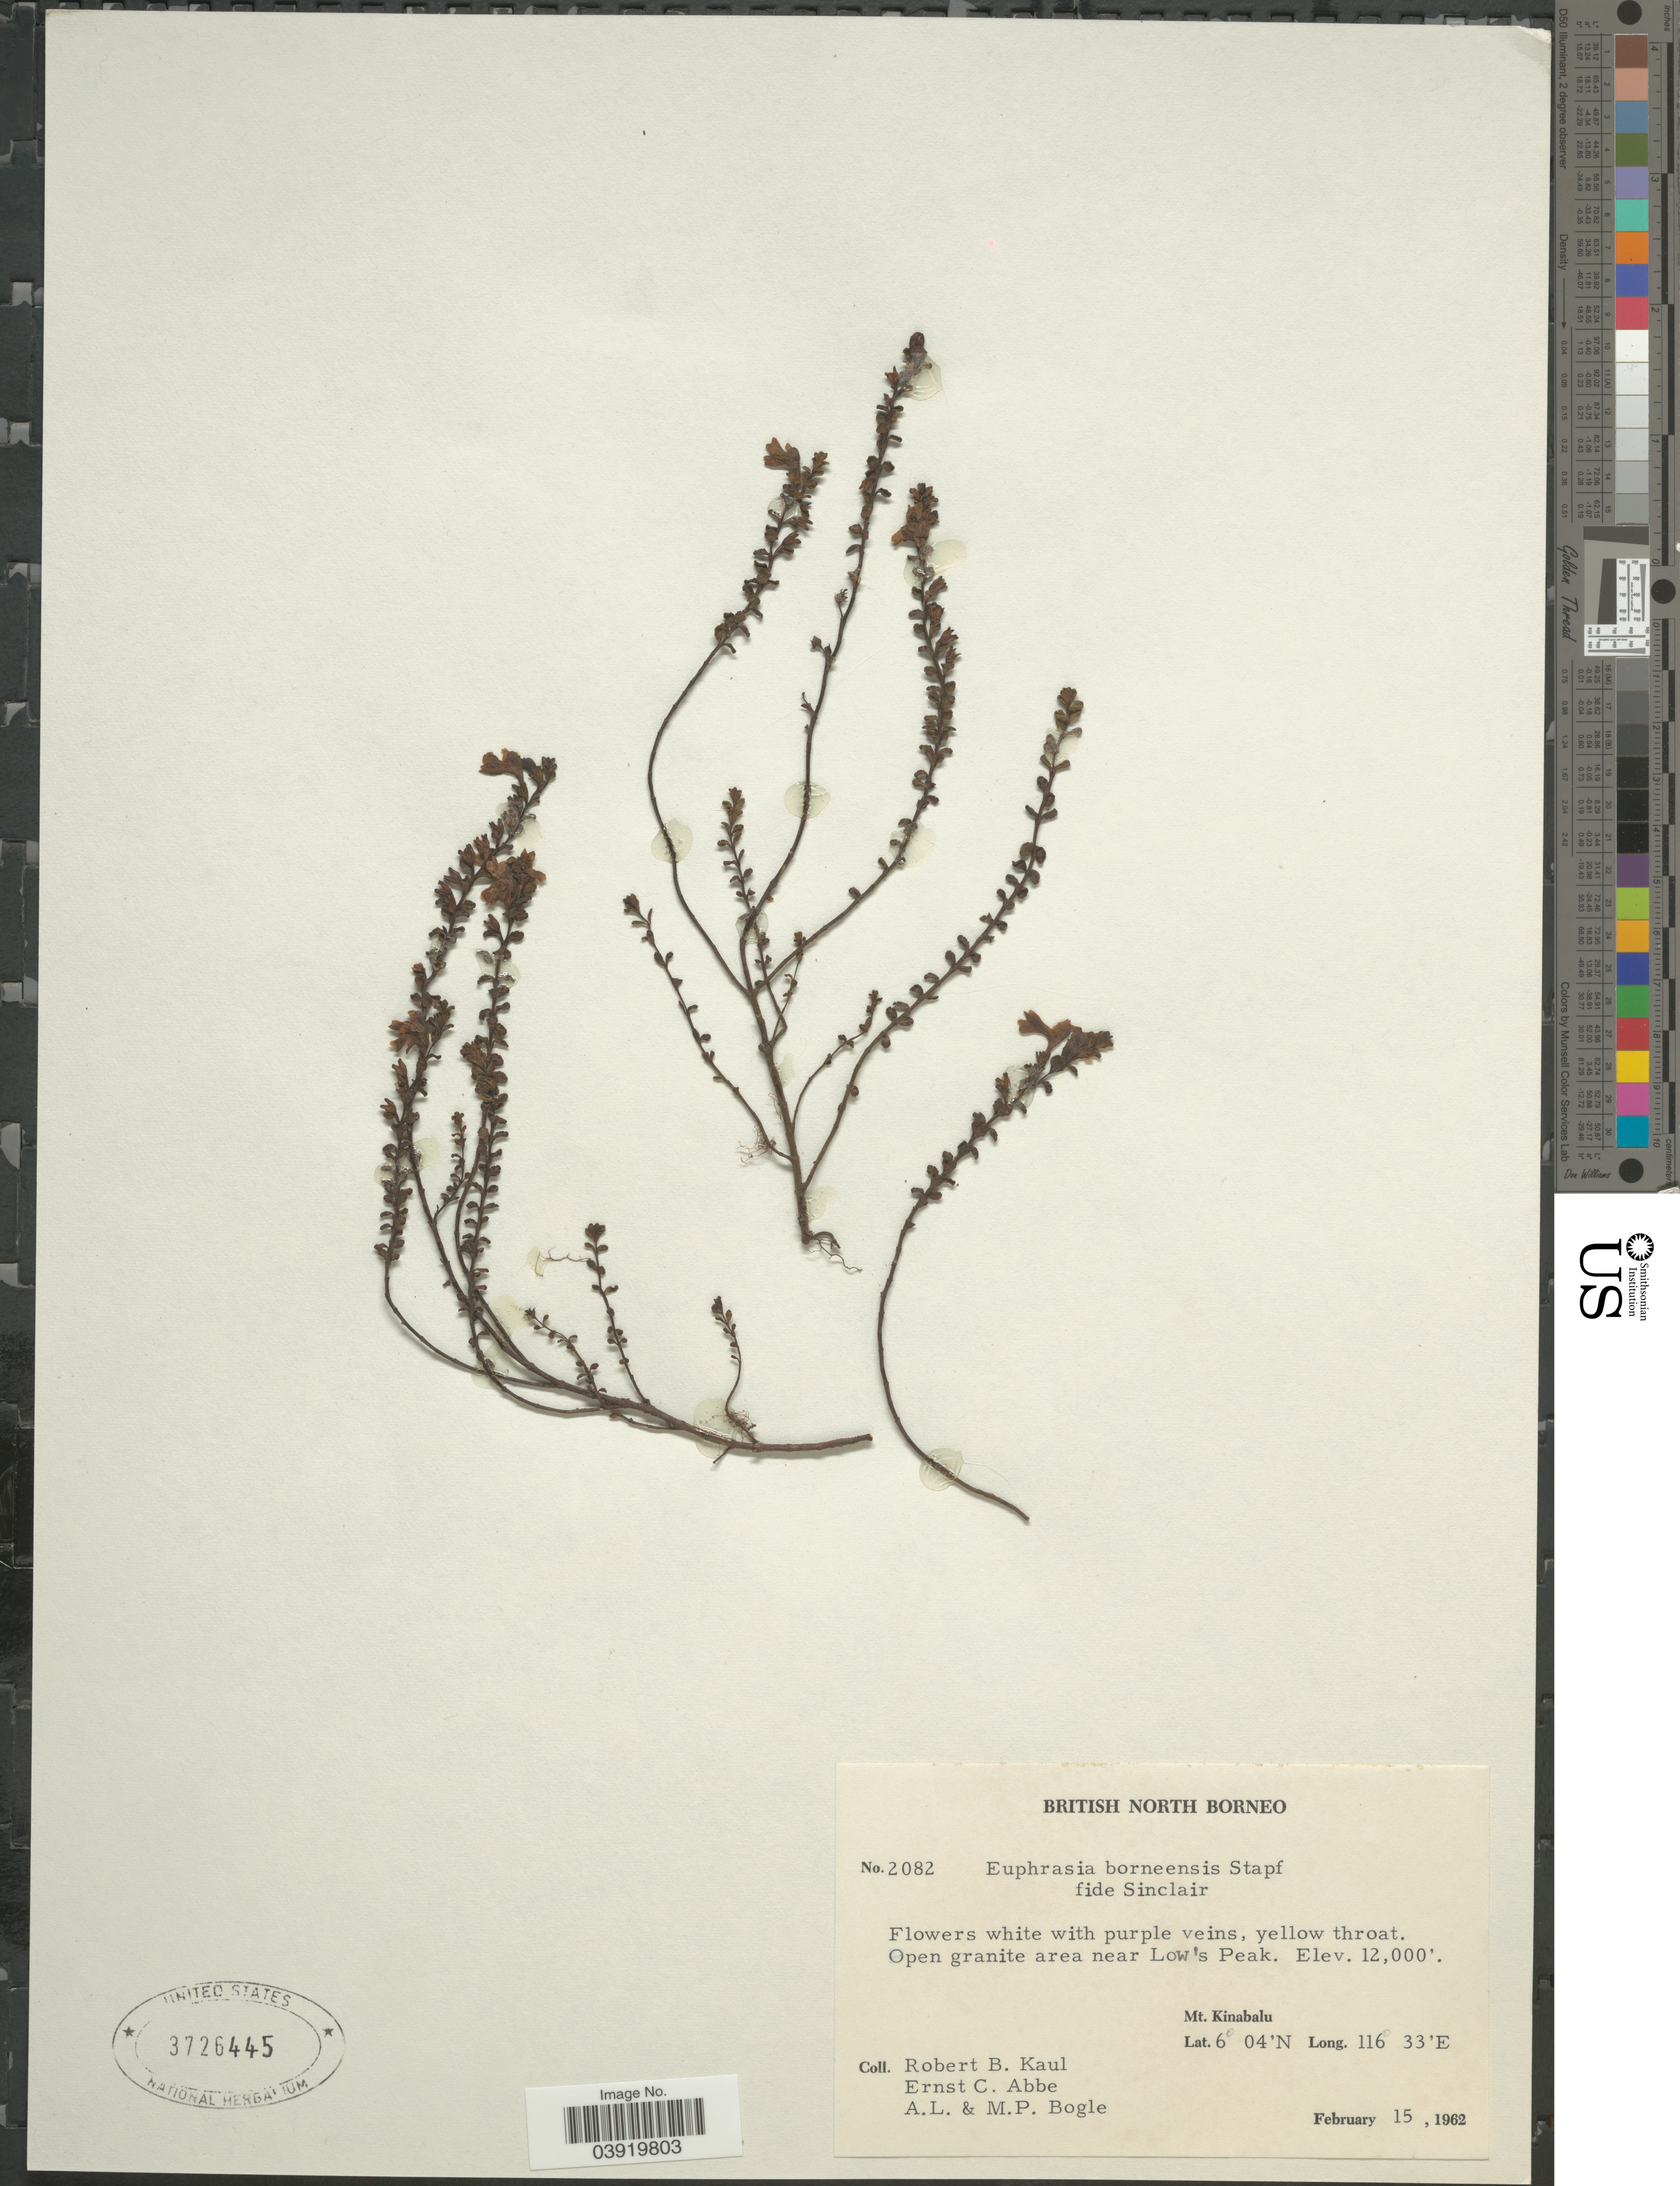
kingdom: Plantae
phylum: Tracheophyta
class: Magnoliopsida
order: Lamiales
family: Orobanchaceae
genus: Euphrasia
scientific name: Euphrasia borneensis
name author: Stapf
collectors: R. Kaul, E. C. Abbe, Bogle, A.L. & M. Bogle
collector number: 2082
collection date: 1962-02-15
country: Malaysia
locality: British North Borneo. Open granite area near Low's Peak. Mt. Kinabalu.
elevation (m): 3658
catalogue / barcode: US 3726445